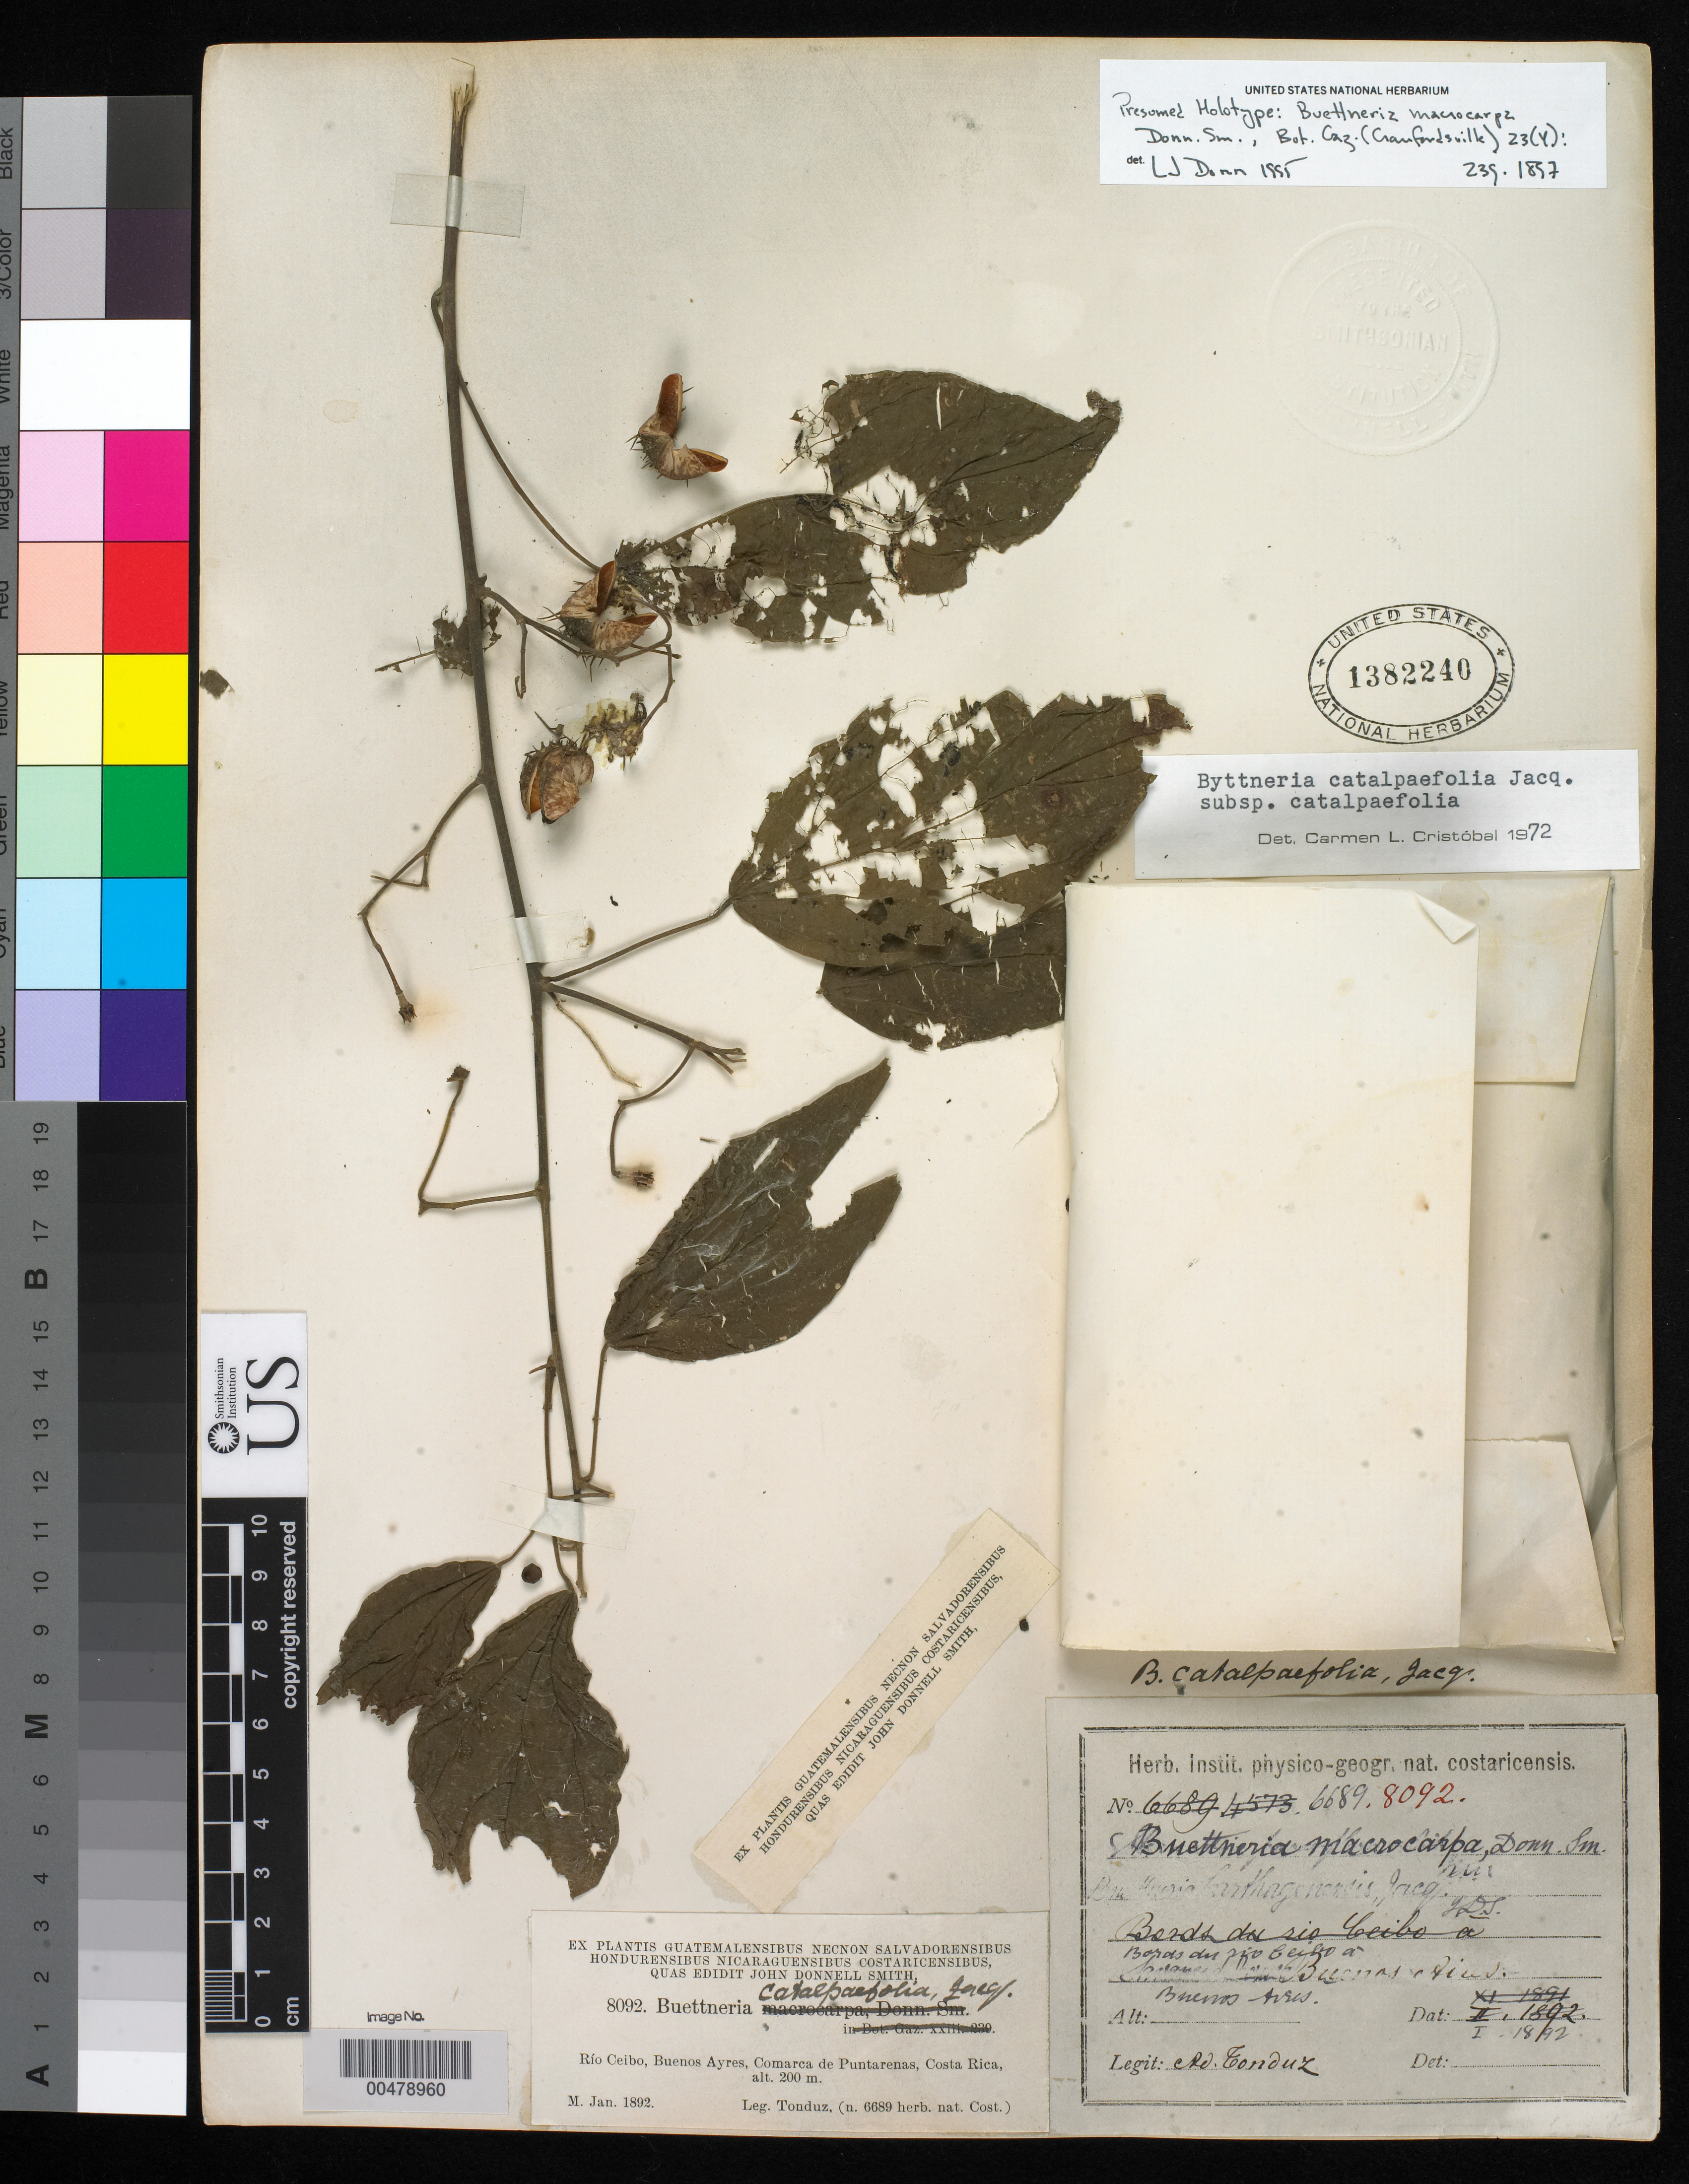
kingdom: Plantae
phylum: Tracheophyta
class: Magnoliopsida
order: Malvales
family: Malvaceae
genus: Byttneria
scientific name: Byttneria macrocarpa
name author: Donn. Sm.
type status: Holotype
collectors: A. Tonduz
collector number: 6689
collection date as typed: Jan 1892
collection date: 1892-01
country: Costa Rica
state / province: Puntarenas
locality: Rio Ceibo, Buenos Ayres.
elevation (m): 200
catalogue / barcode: US 1382240